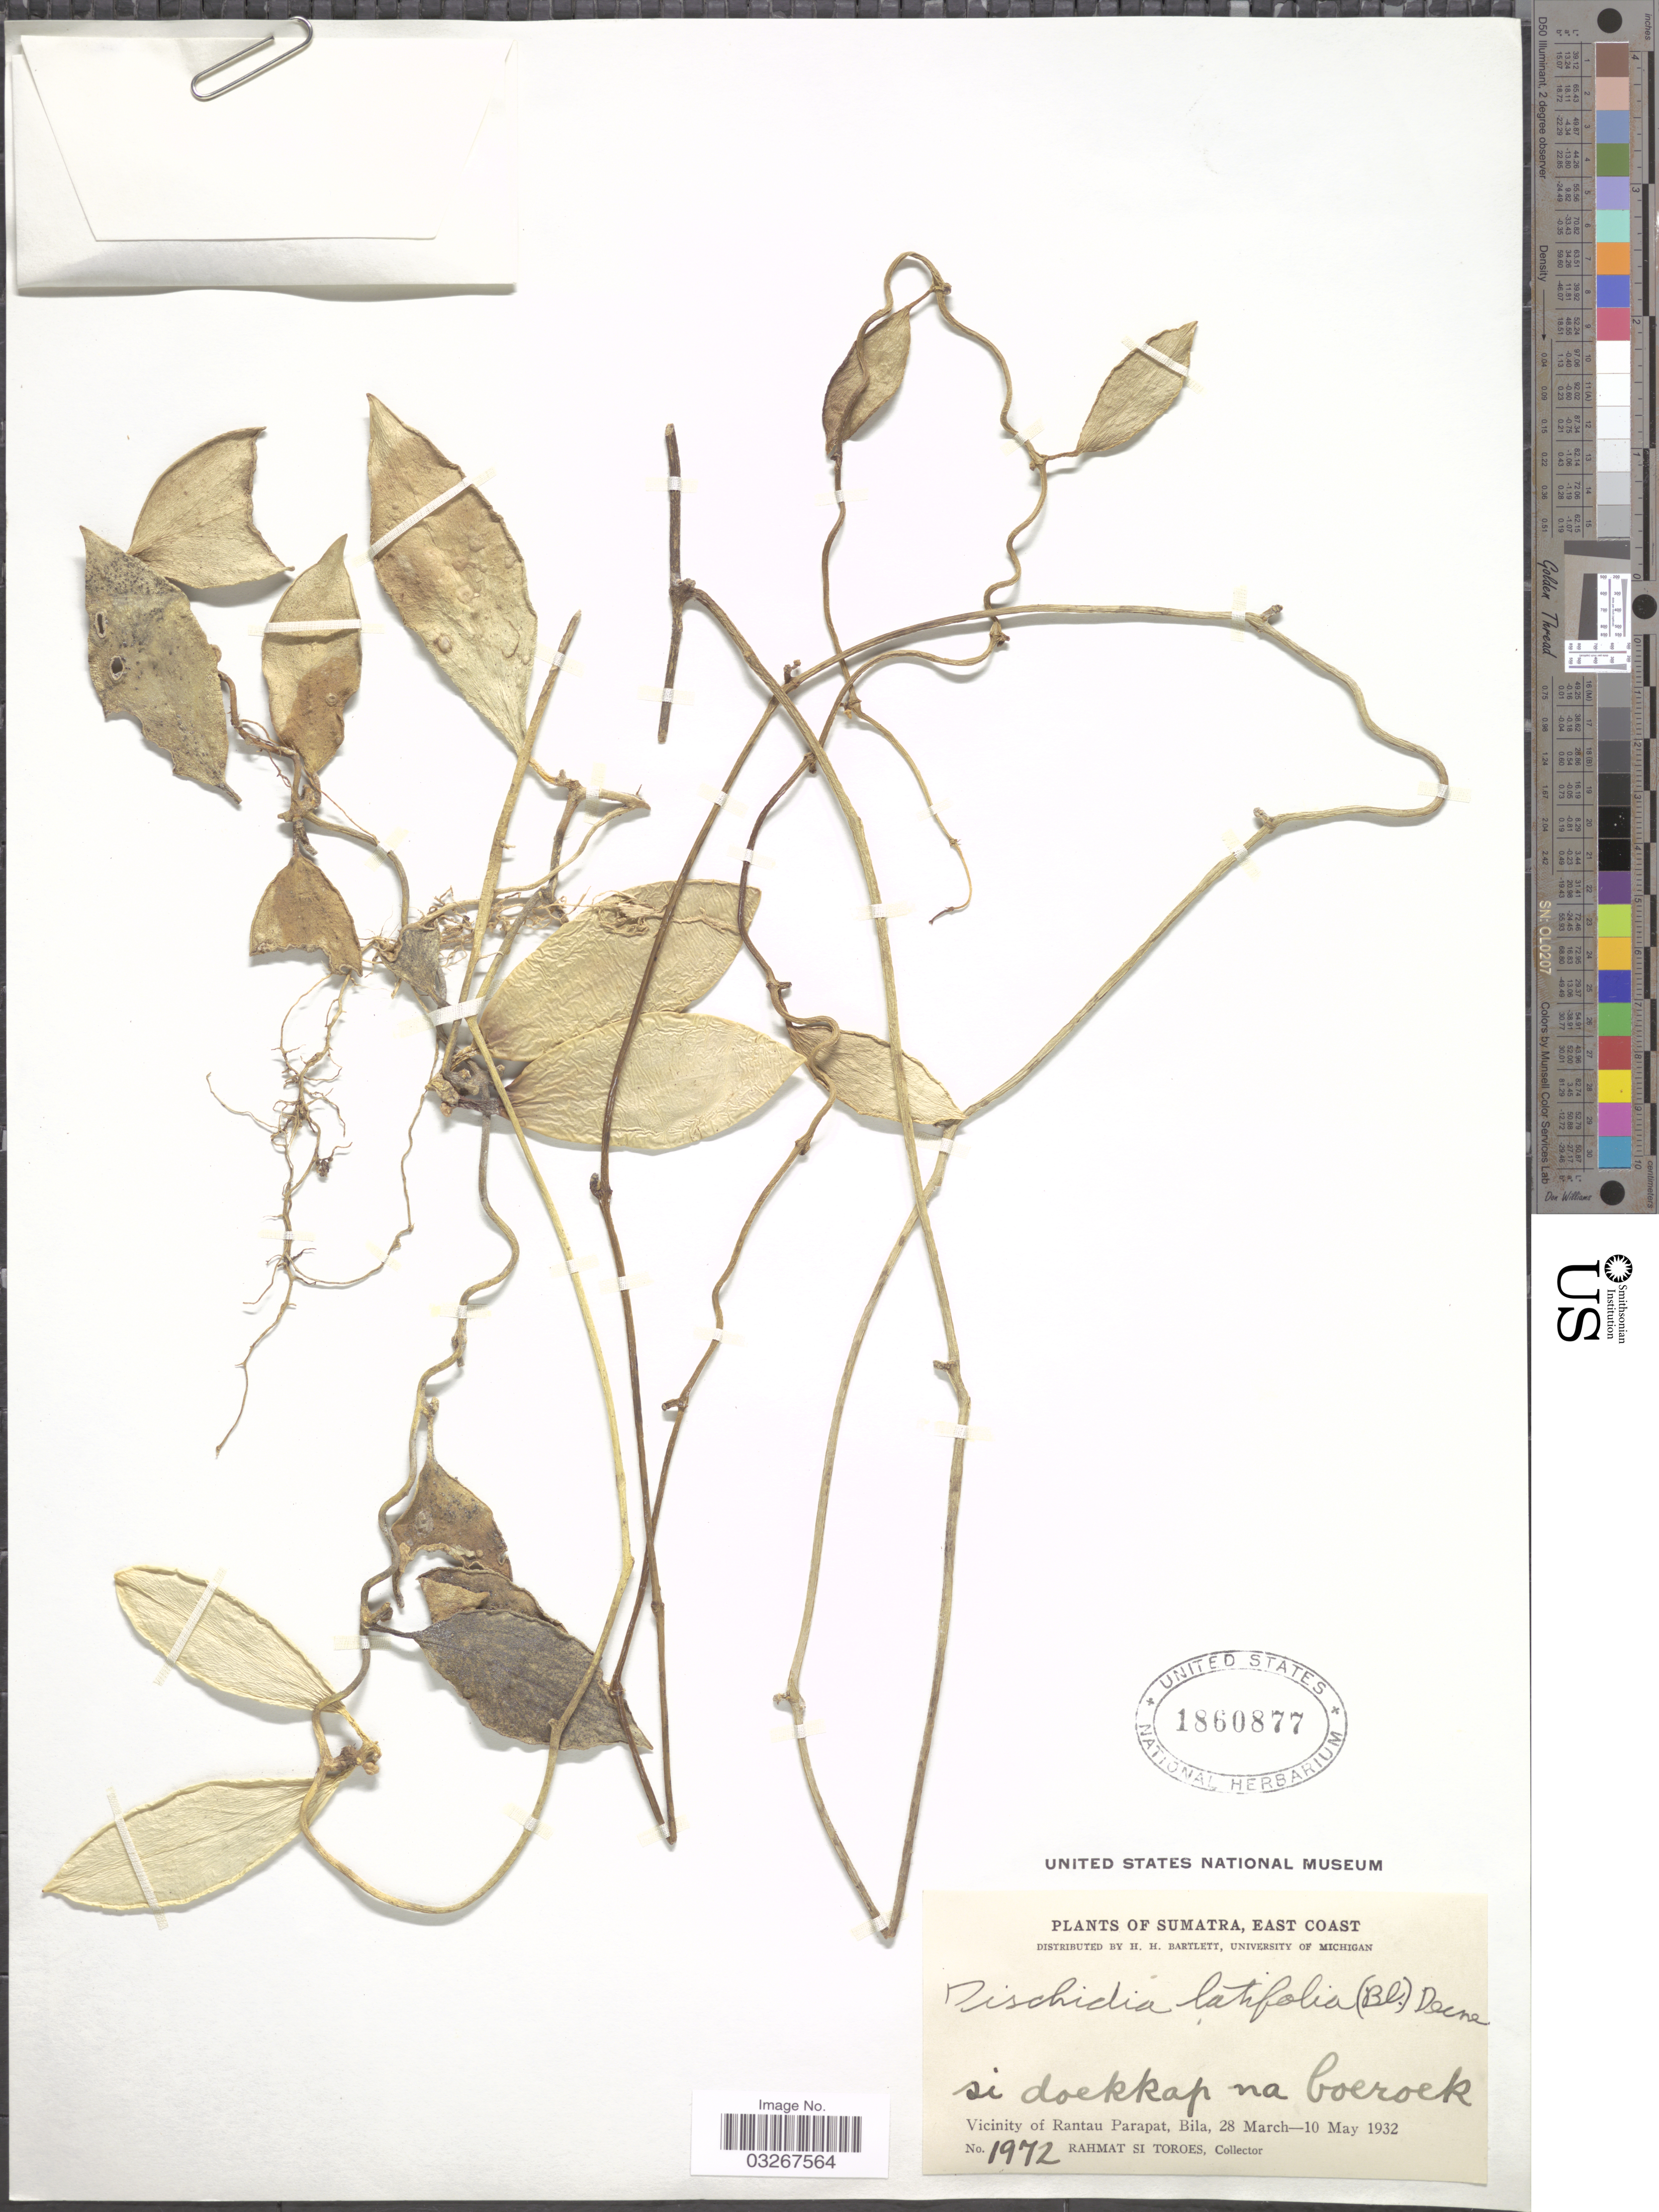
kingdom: Plantae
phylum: Tracheophyta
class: Magnoliopsida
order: Gentianales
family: Apocynaceae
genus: Dischidia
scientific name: Dischidia latifolia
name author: Decne.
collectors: Rahmat Si Boeea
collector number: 1972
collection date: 1932-03-28/1932-05-10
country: Indonesia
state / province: Sumatra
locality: East Coast, Vicinity of Rantau Parapat, Bila.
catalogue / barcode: US 1860877